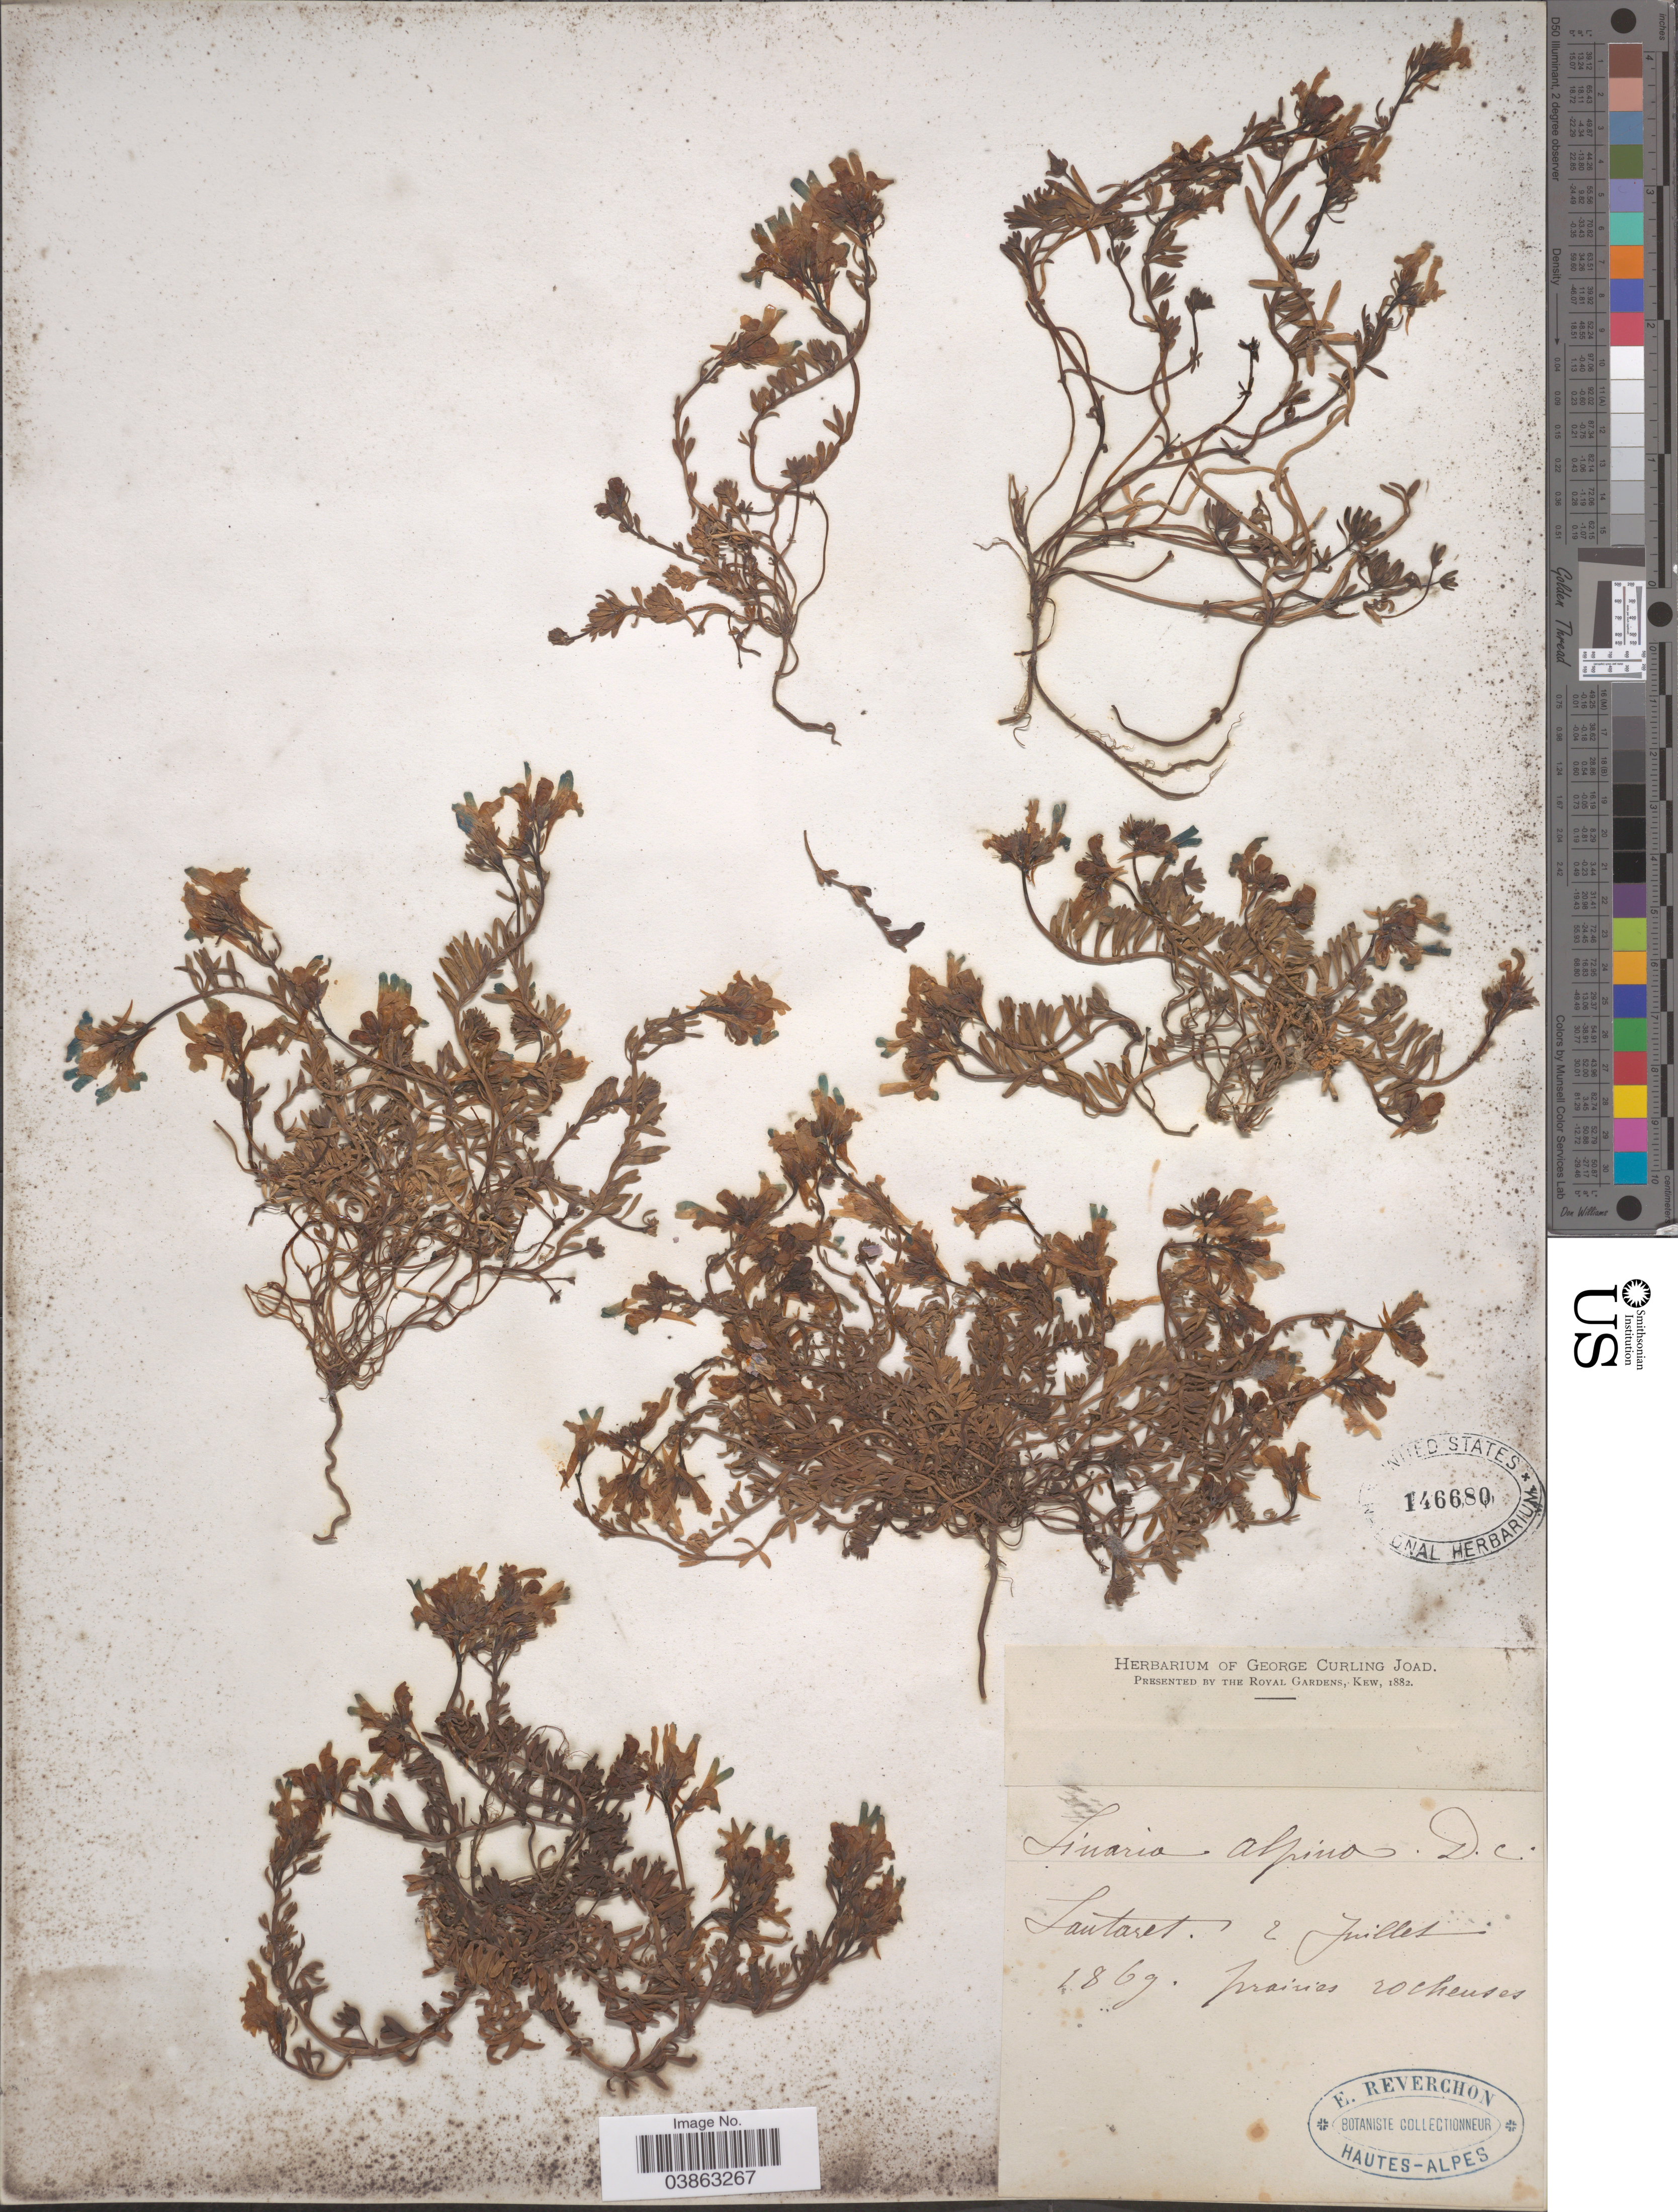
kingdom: Plantae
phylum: Tracheophyta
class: Magnoliopsida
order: Lamiales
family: Plantaginaceae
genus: Linaria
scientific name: Linaria alpina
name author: (L.) Mill.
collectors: E. Reverchon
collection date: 1869-07-02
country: France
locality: Lautaret. Prairies rocheuses.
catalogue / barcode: US 146680